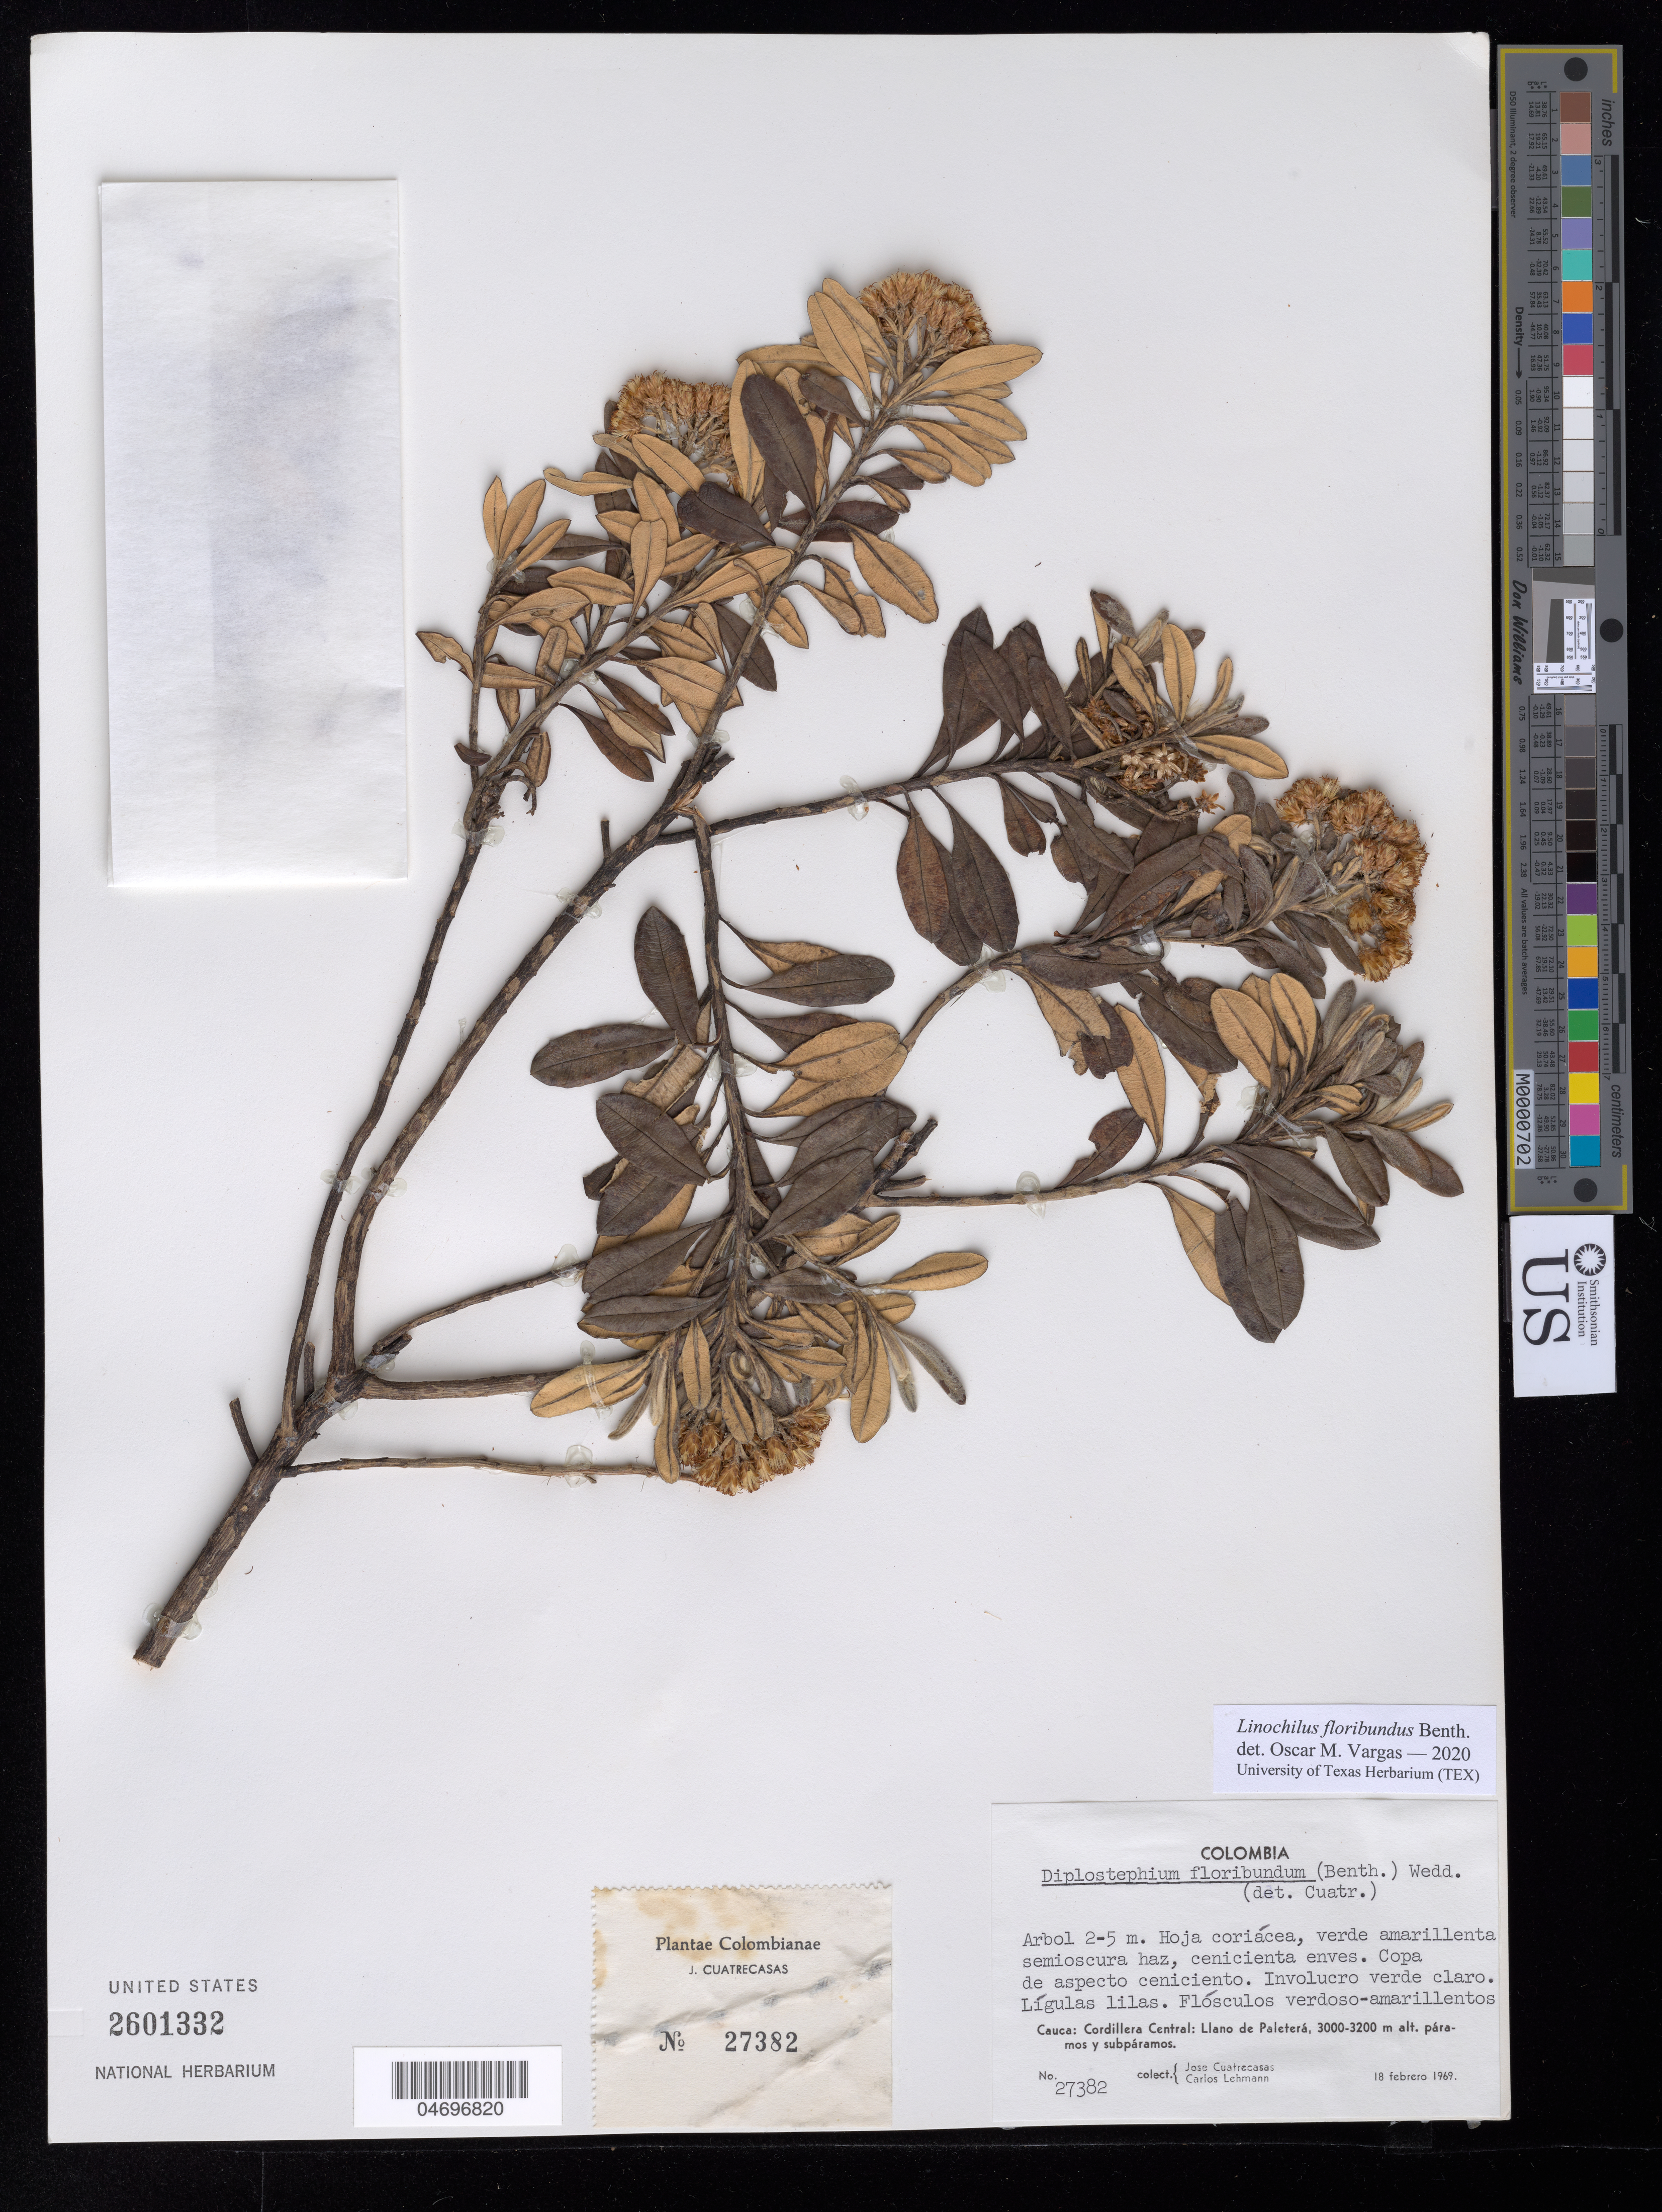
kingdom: Plantae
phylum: Tracheophyta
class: Magnoliopsida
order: Asterales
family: Asteraceae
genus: Linochilus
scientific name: Linochilus floribundus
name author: Benth.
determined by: Vargas, Oscar M.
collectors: J. Cuatrecasas & C. Lehmann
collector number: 27382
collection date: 1969-02-18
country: Colombia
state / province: Cauca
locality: Cordillera Central: Llano de Paleterá, páramos y subpáramos.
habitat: Paramos y subparamos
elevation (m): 3000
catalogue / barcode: US 2601332